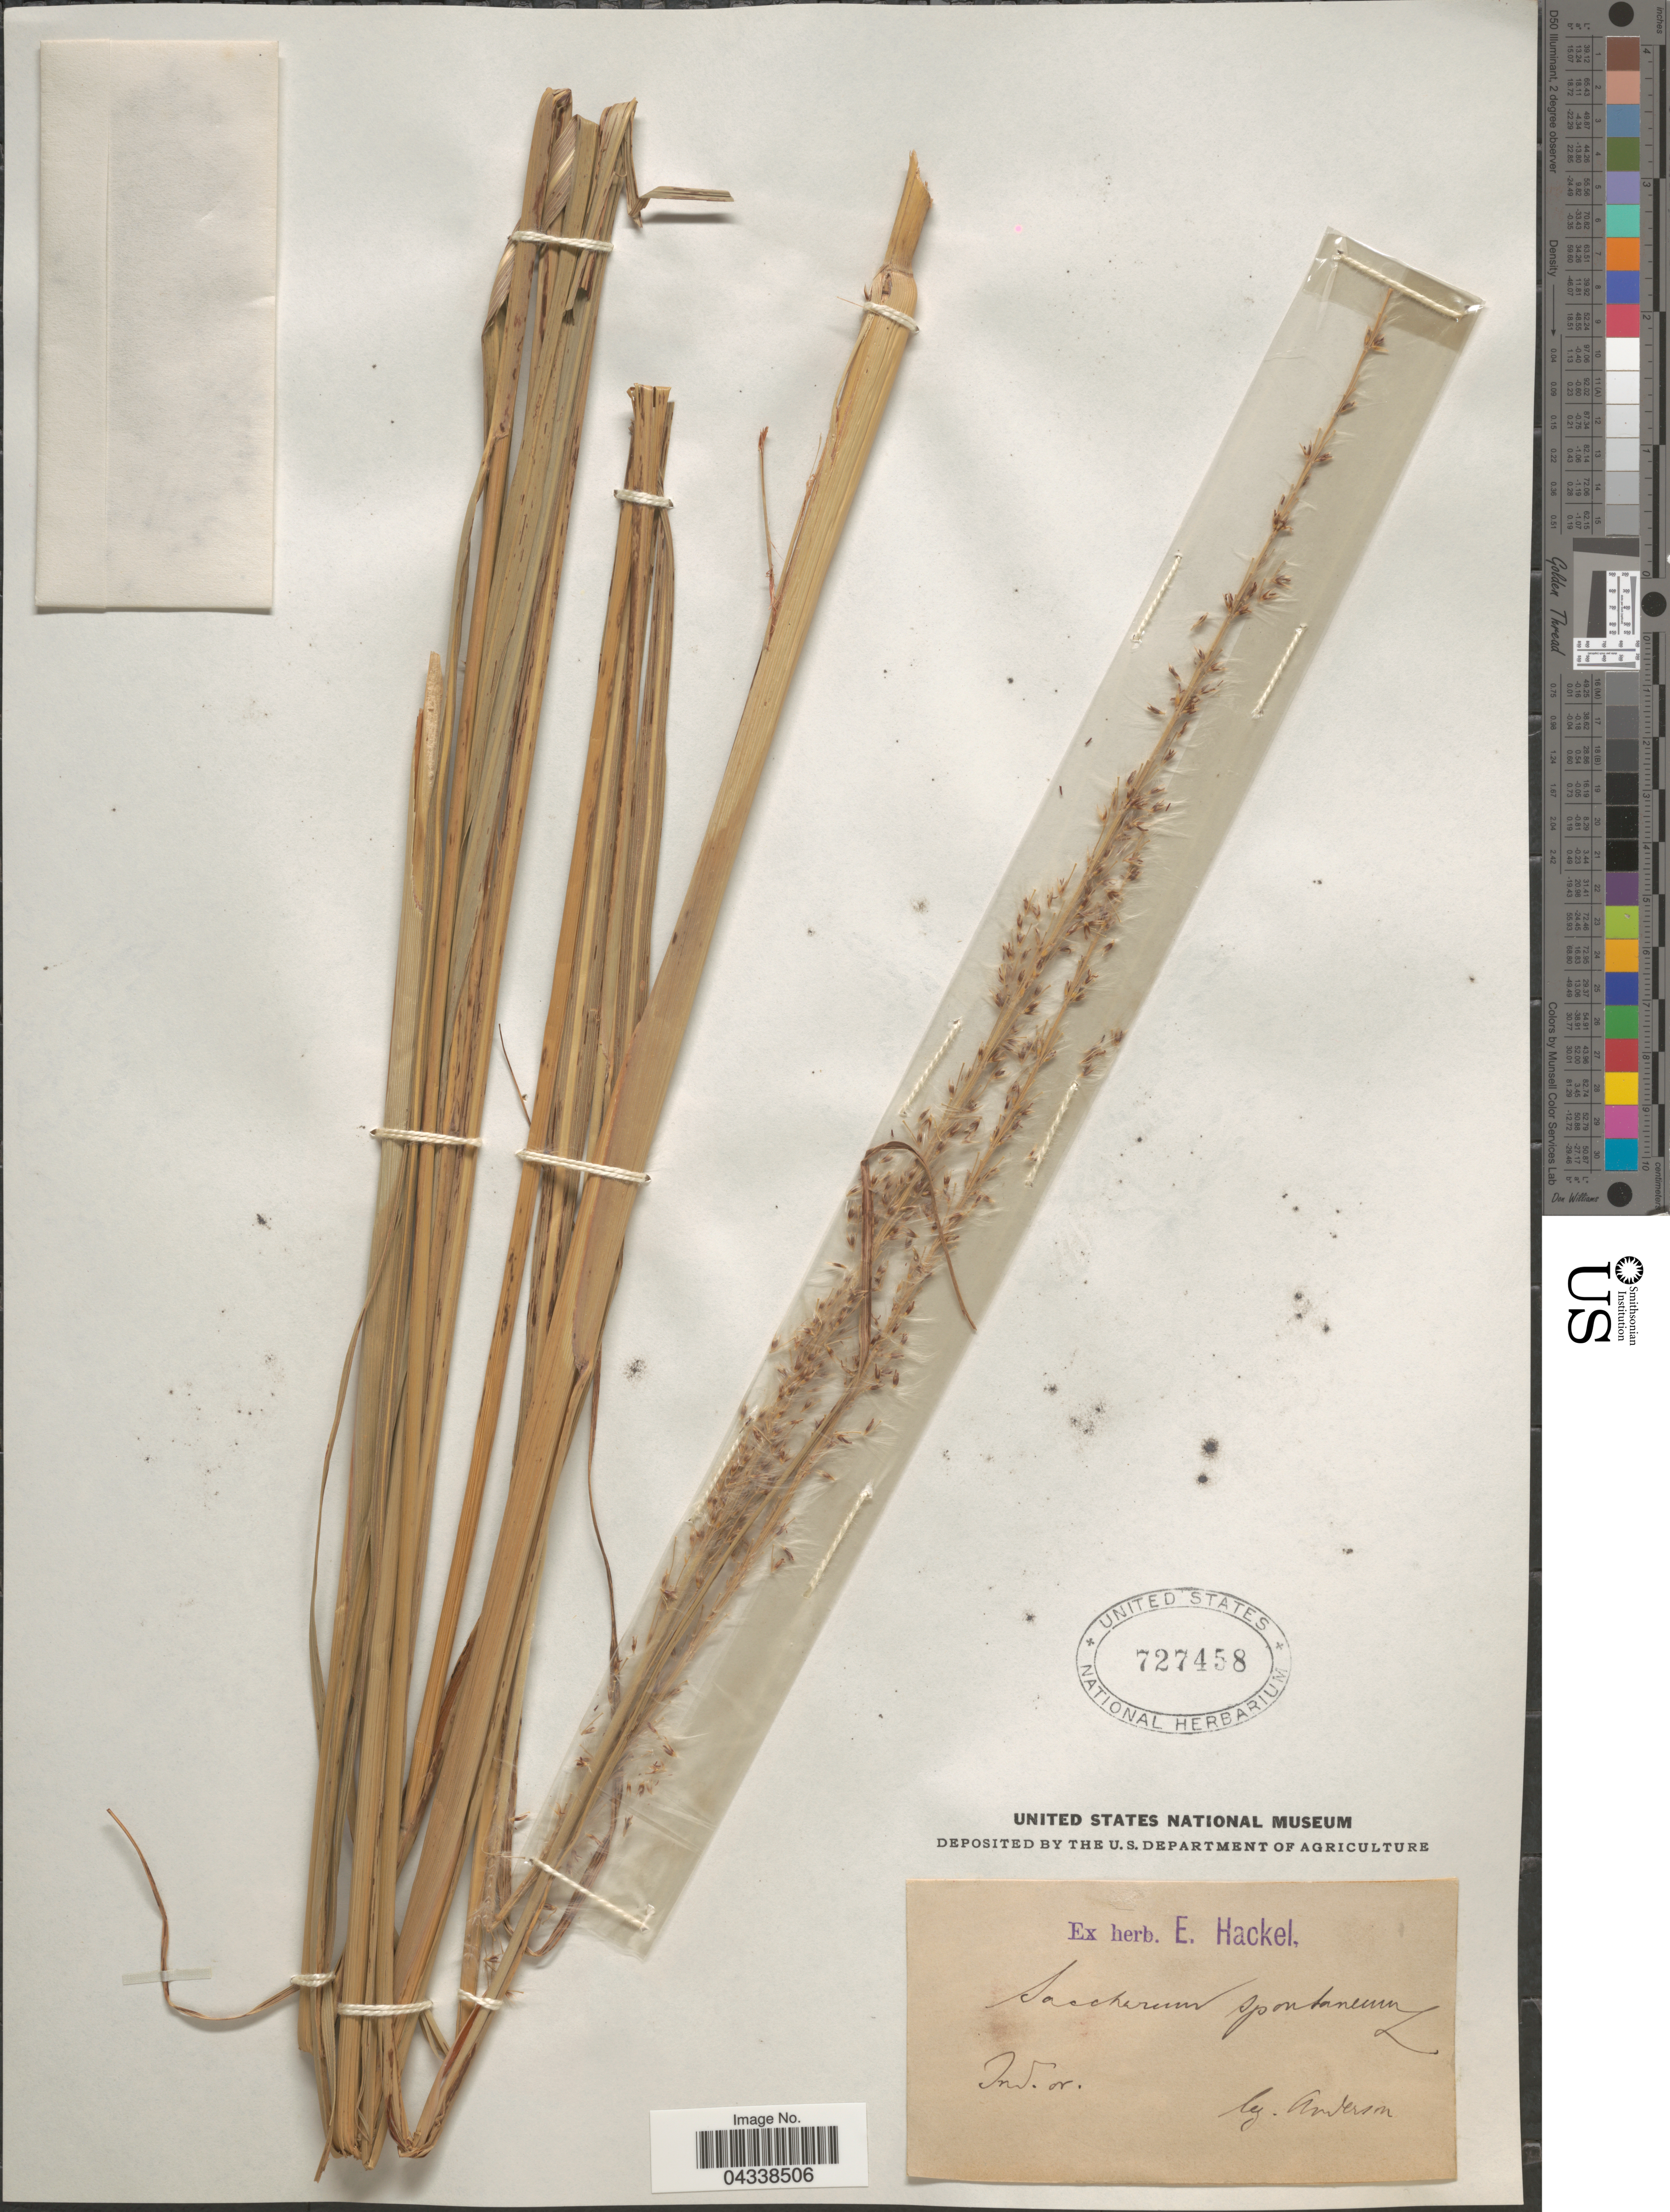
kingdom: Plantae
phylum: Tracheophyta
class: Liliopsida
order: Poales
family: Poaceae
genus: Saccharum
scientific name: Saccharum spontaneum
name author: L.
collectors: -. Anderson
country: India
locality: Ind. or.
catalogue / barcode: US 727458